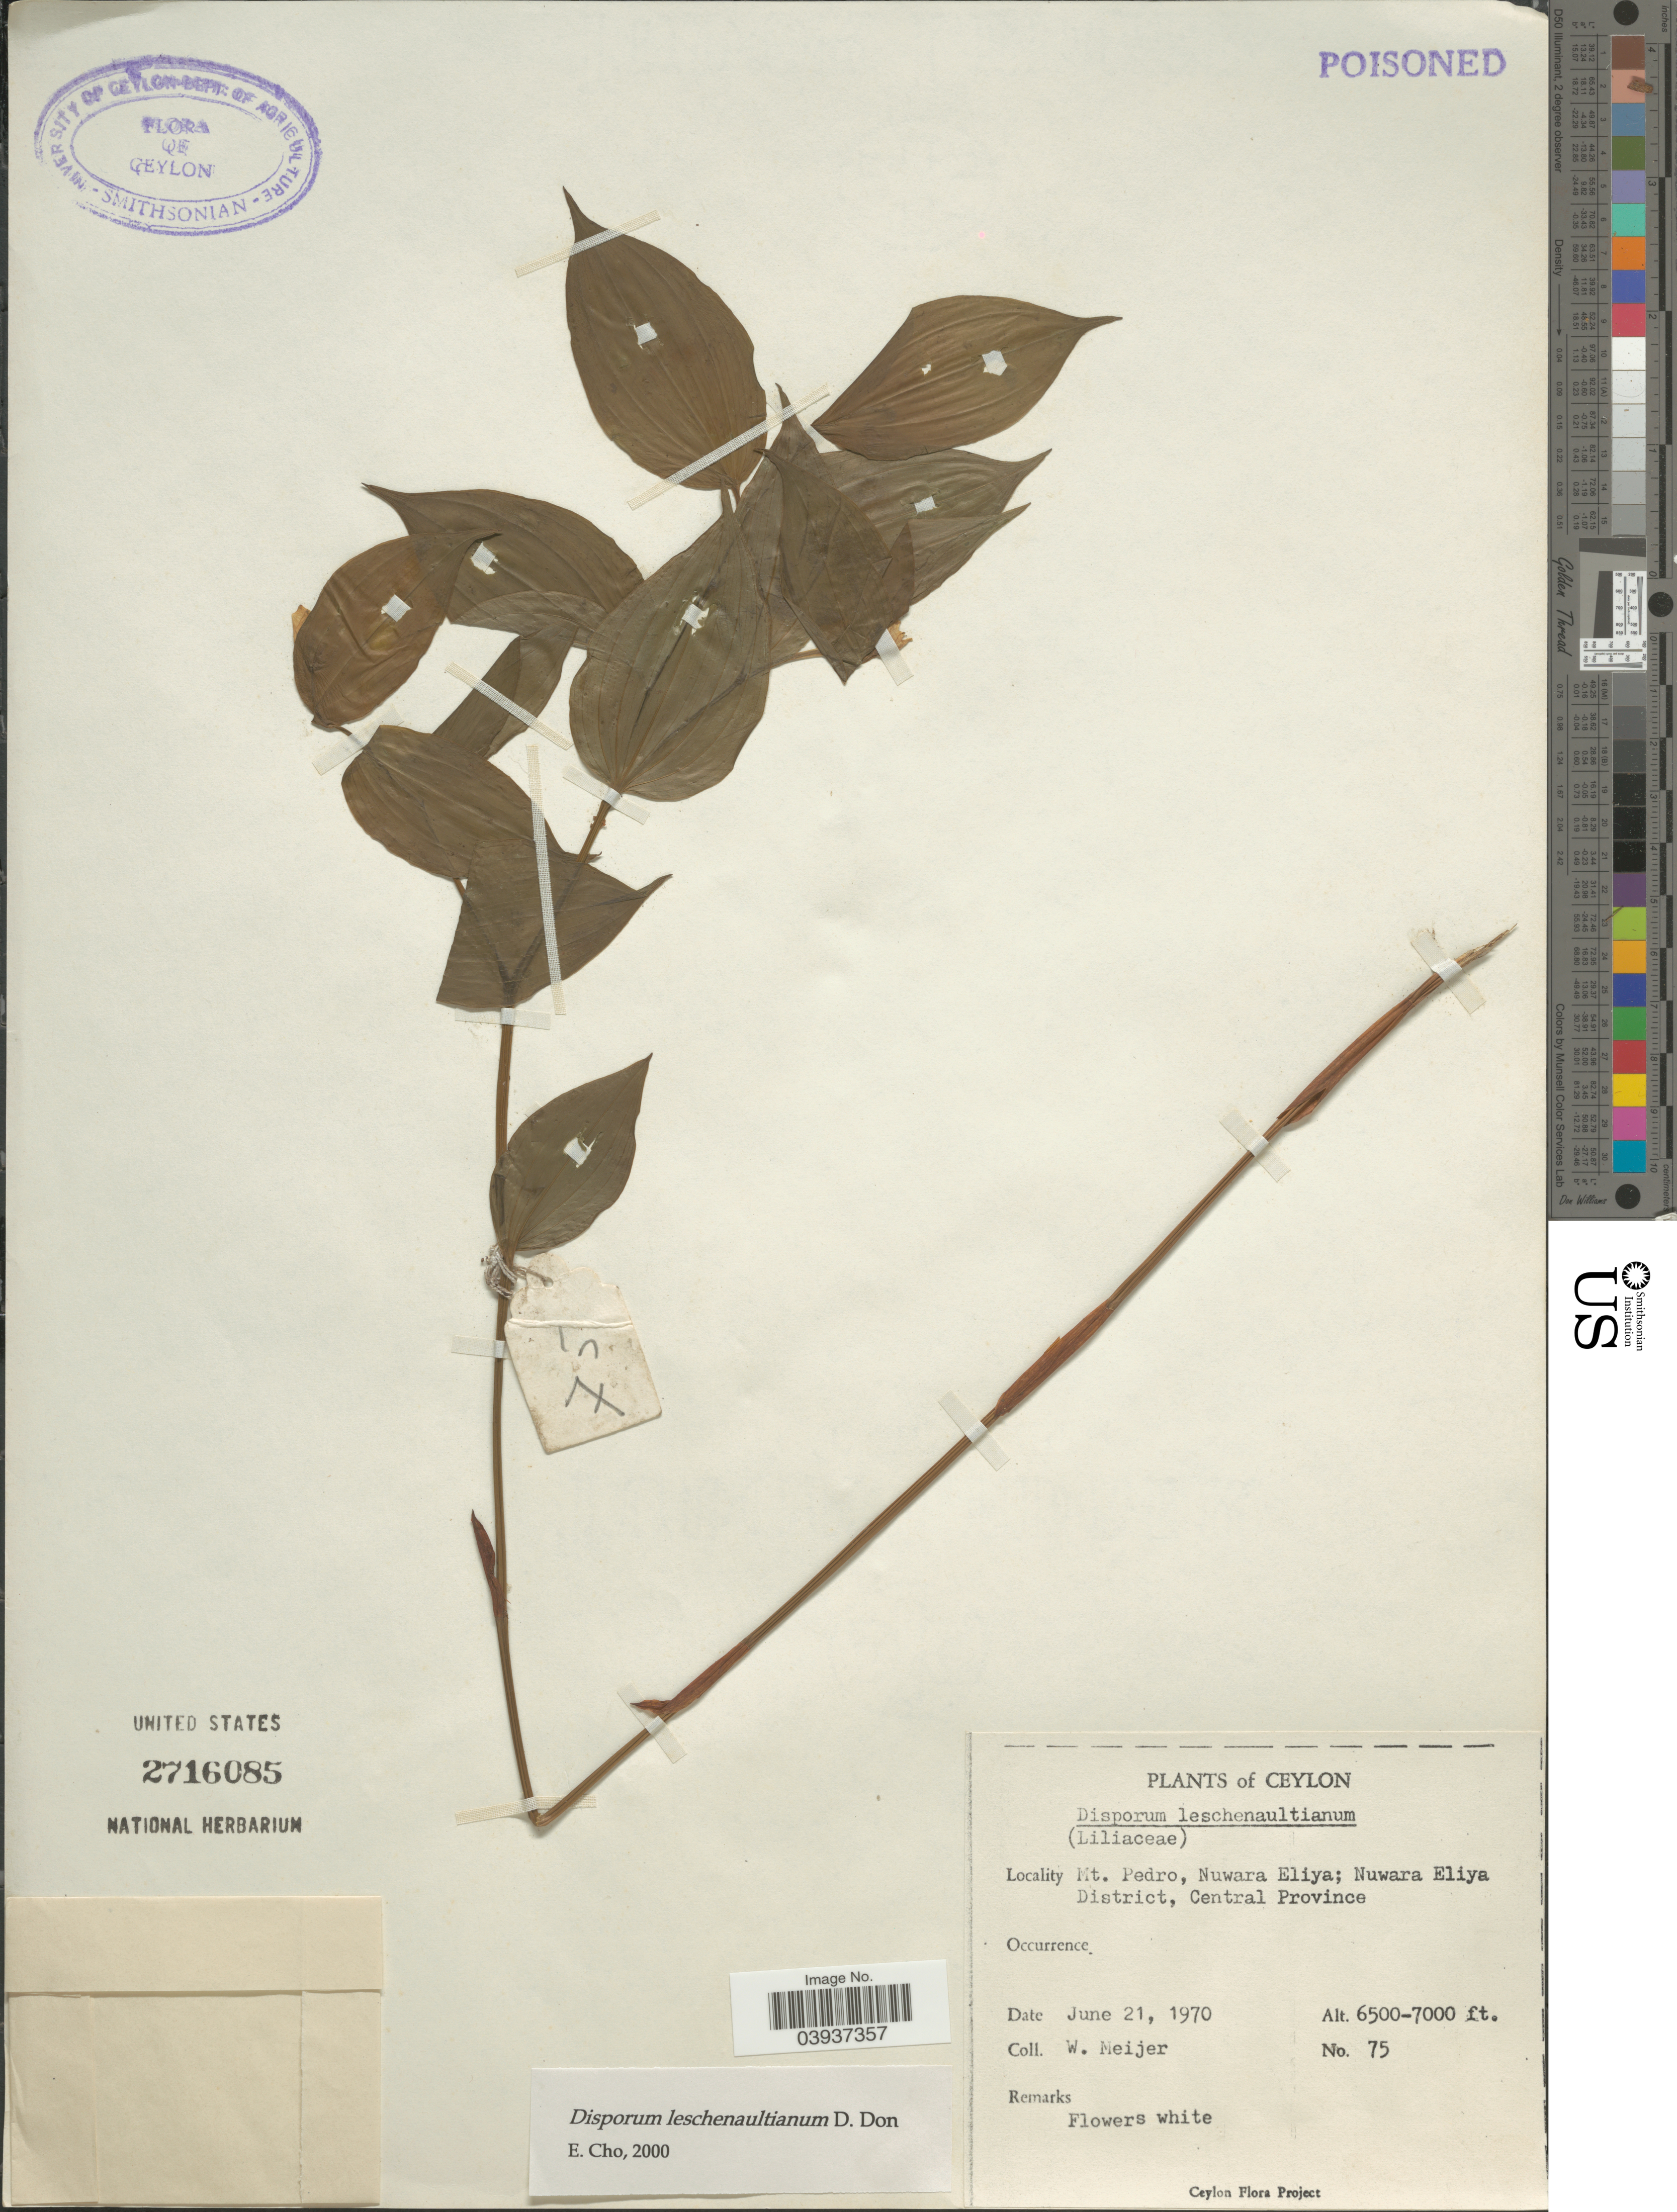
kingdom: Plantae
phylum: Tracheophyta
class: Liliopsida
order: Liliales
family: Colchicaceae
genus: Disporum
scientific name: Disporum cantoniense var. cantoniense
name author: (Lour.) Merr.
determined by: Strong, Mark T., (BOT), Smithsonian Institution - National Museum of Natural History (UNITED STATES)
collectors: Leopold, --, Meijer, W.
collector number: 75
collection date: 1970-06-21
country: Sri Lanka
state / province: Central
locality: Ceylon. Mt. Pedro, Nuwara Eliya; Nuwara Eliya District.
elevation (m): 1981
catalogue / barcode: US 2716085